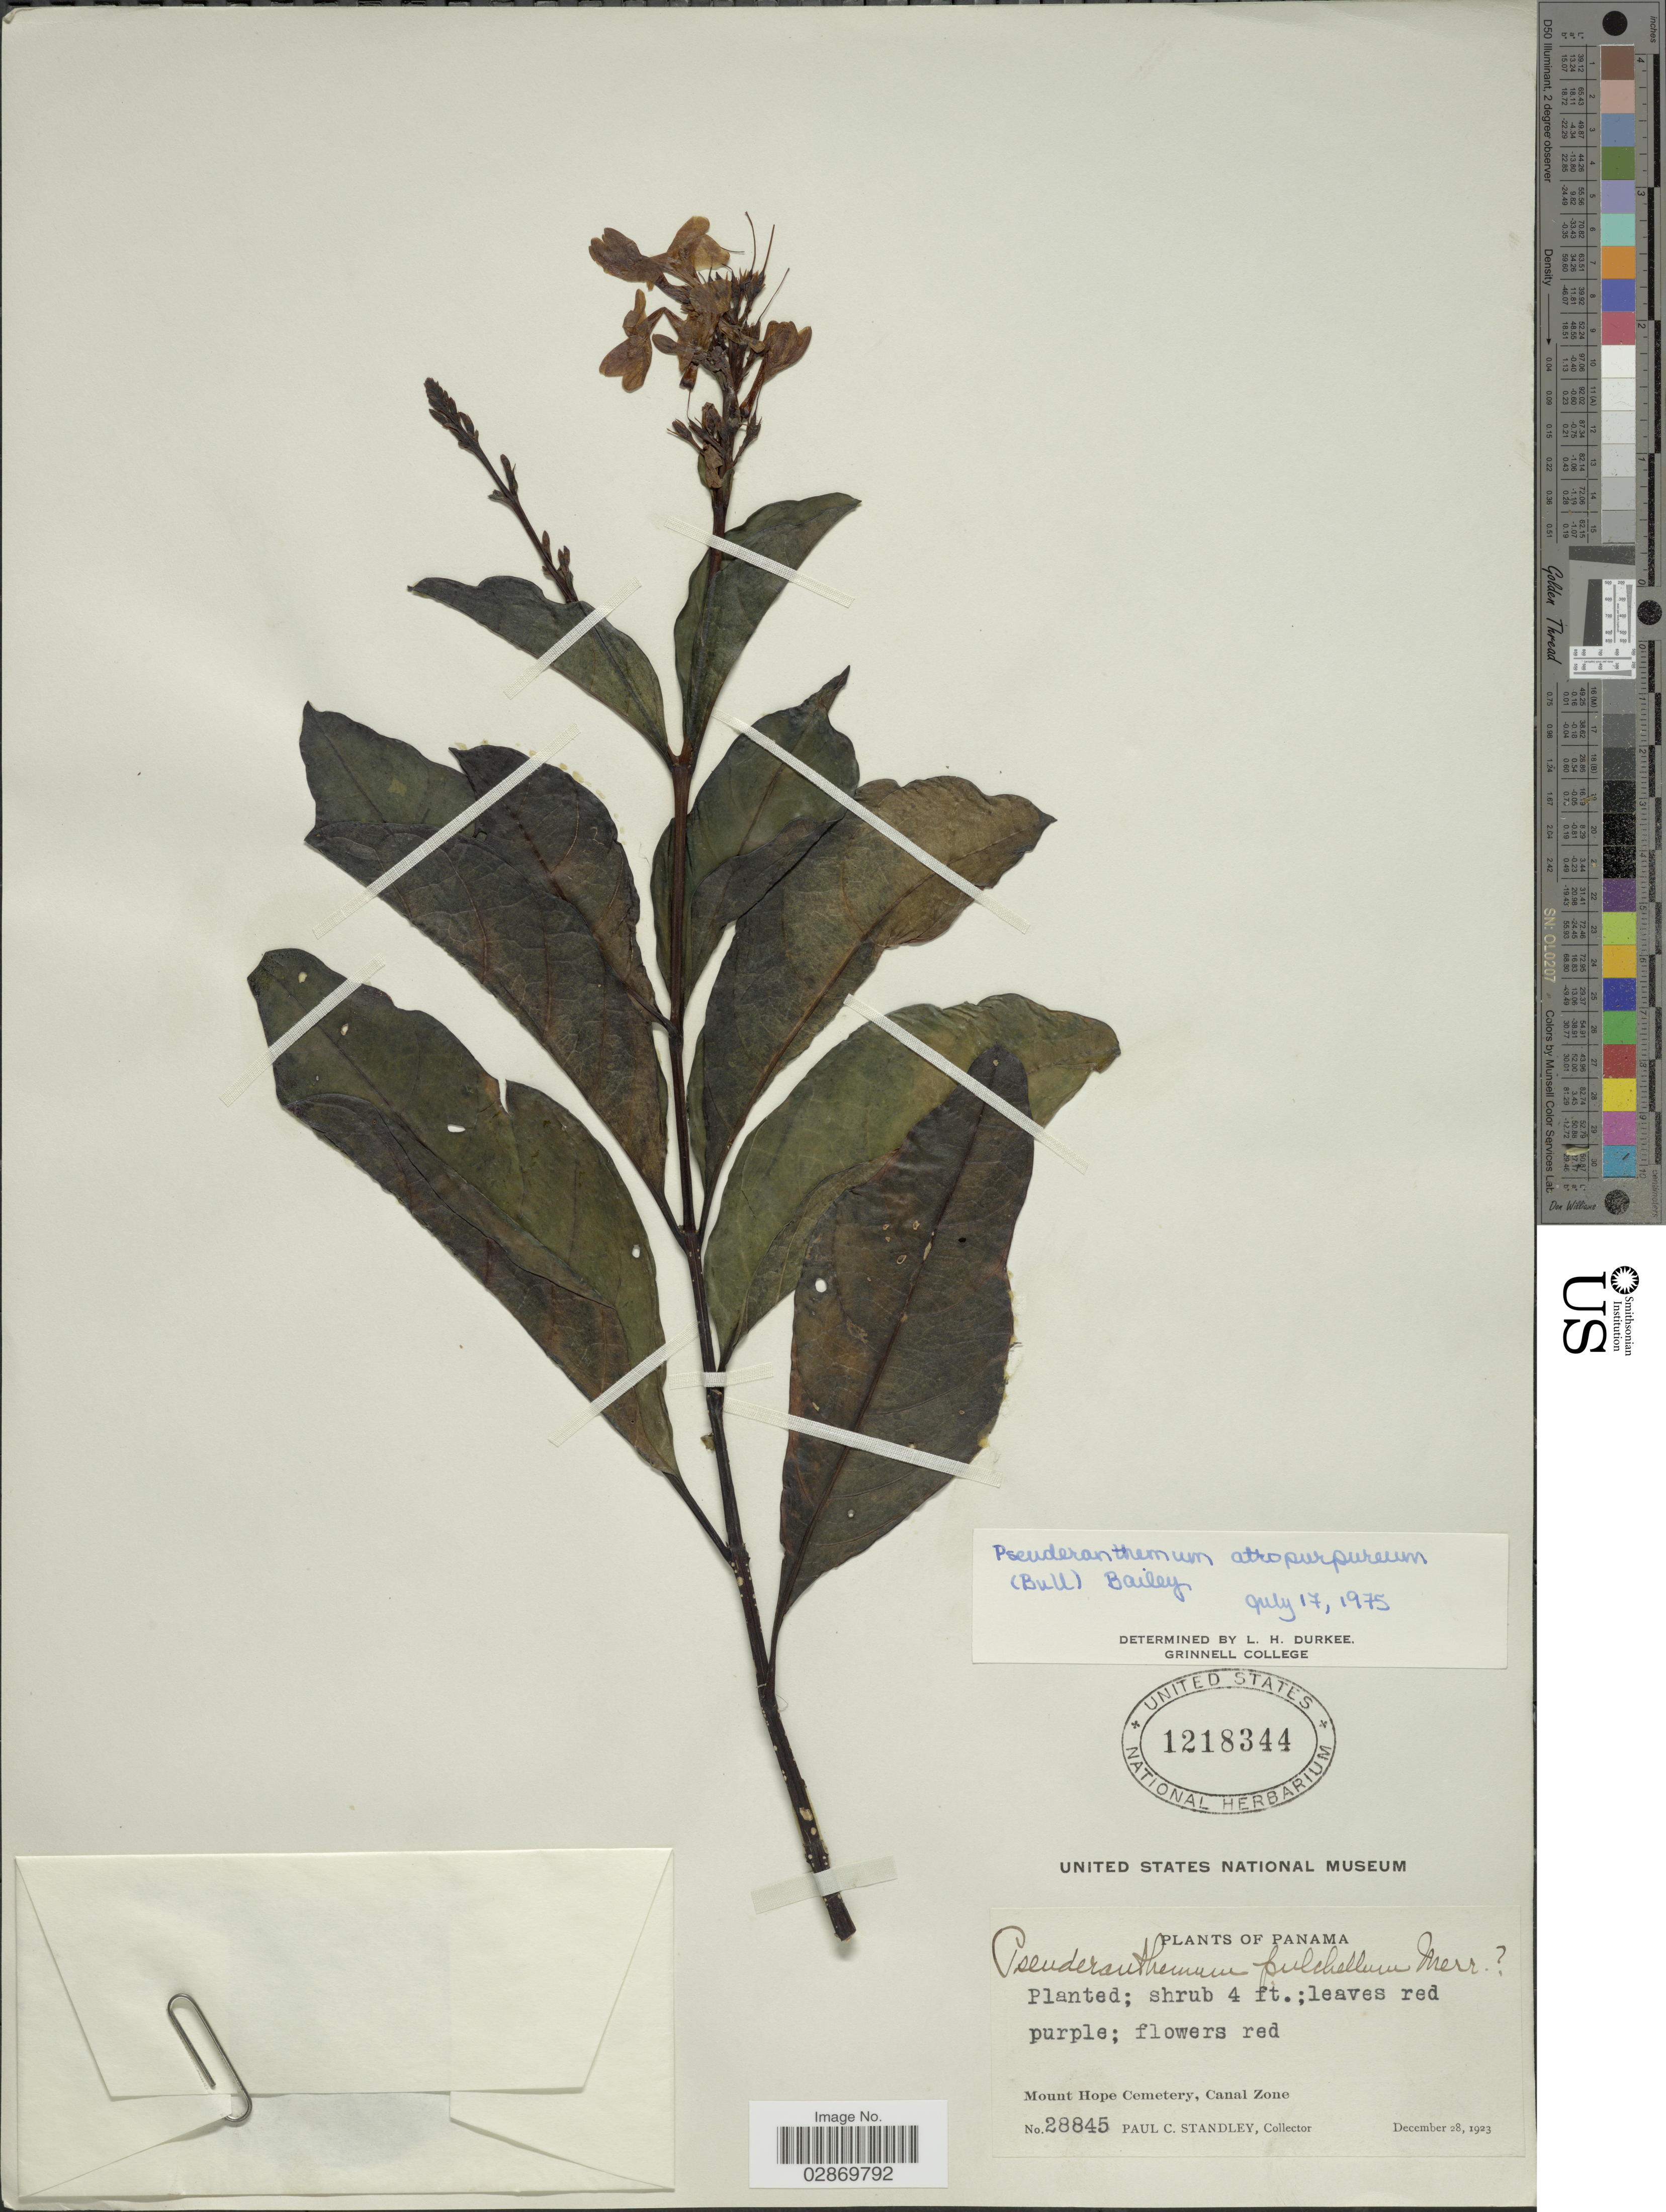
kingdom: Plantae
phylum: Tracheophyta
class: Magnoliopsida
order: Lamiales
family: Acanthaceae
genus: Pseuderanthemum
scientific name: Pseuderanthemum atropurpureum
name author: (W. Bull) L.H. Bailey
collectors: P. C. Standley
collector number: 28845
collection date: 1923-12-28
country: Panama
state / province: Colón / Panamá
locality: Mount Hope Cemetery, Canal Zone.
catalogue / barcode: US 1218344